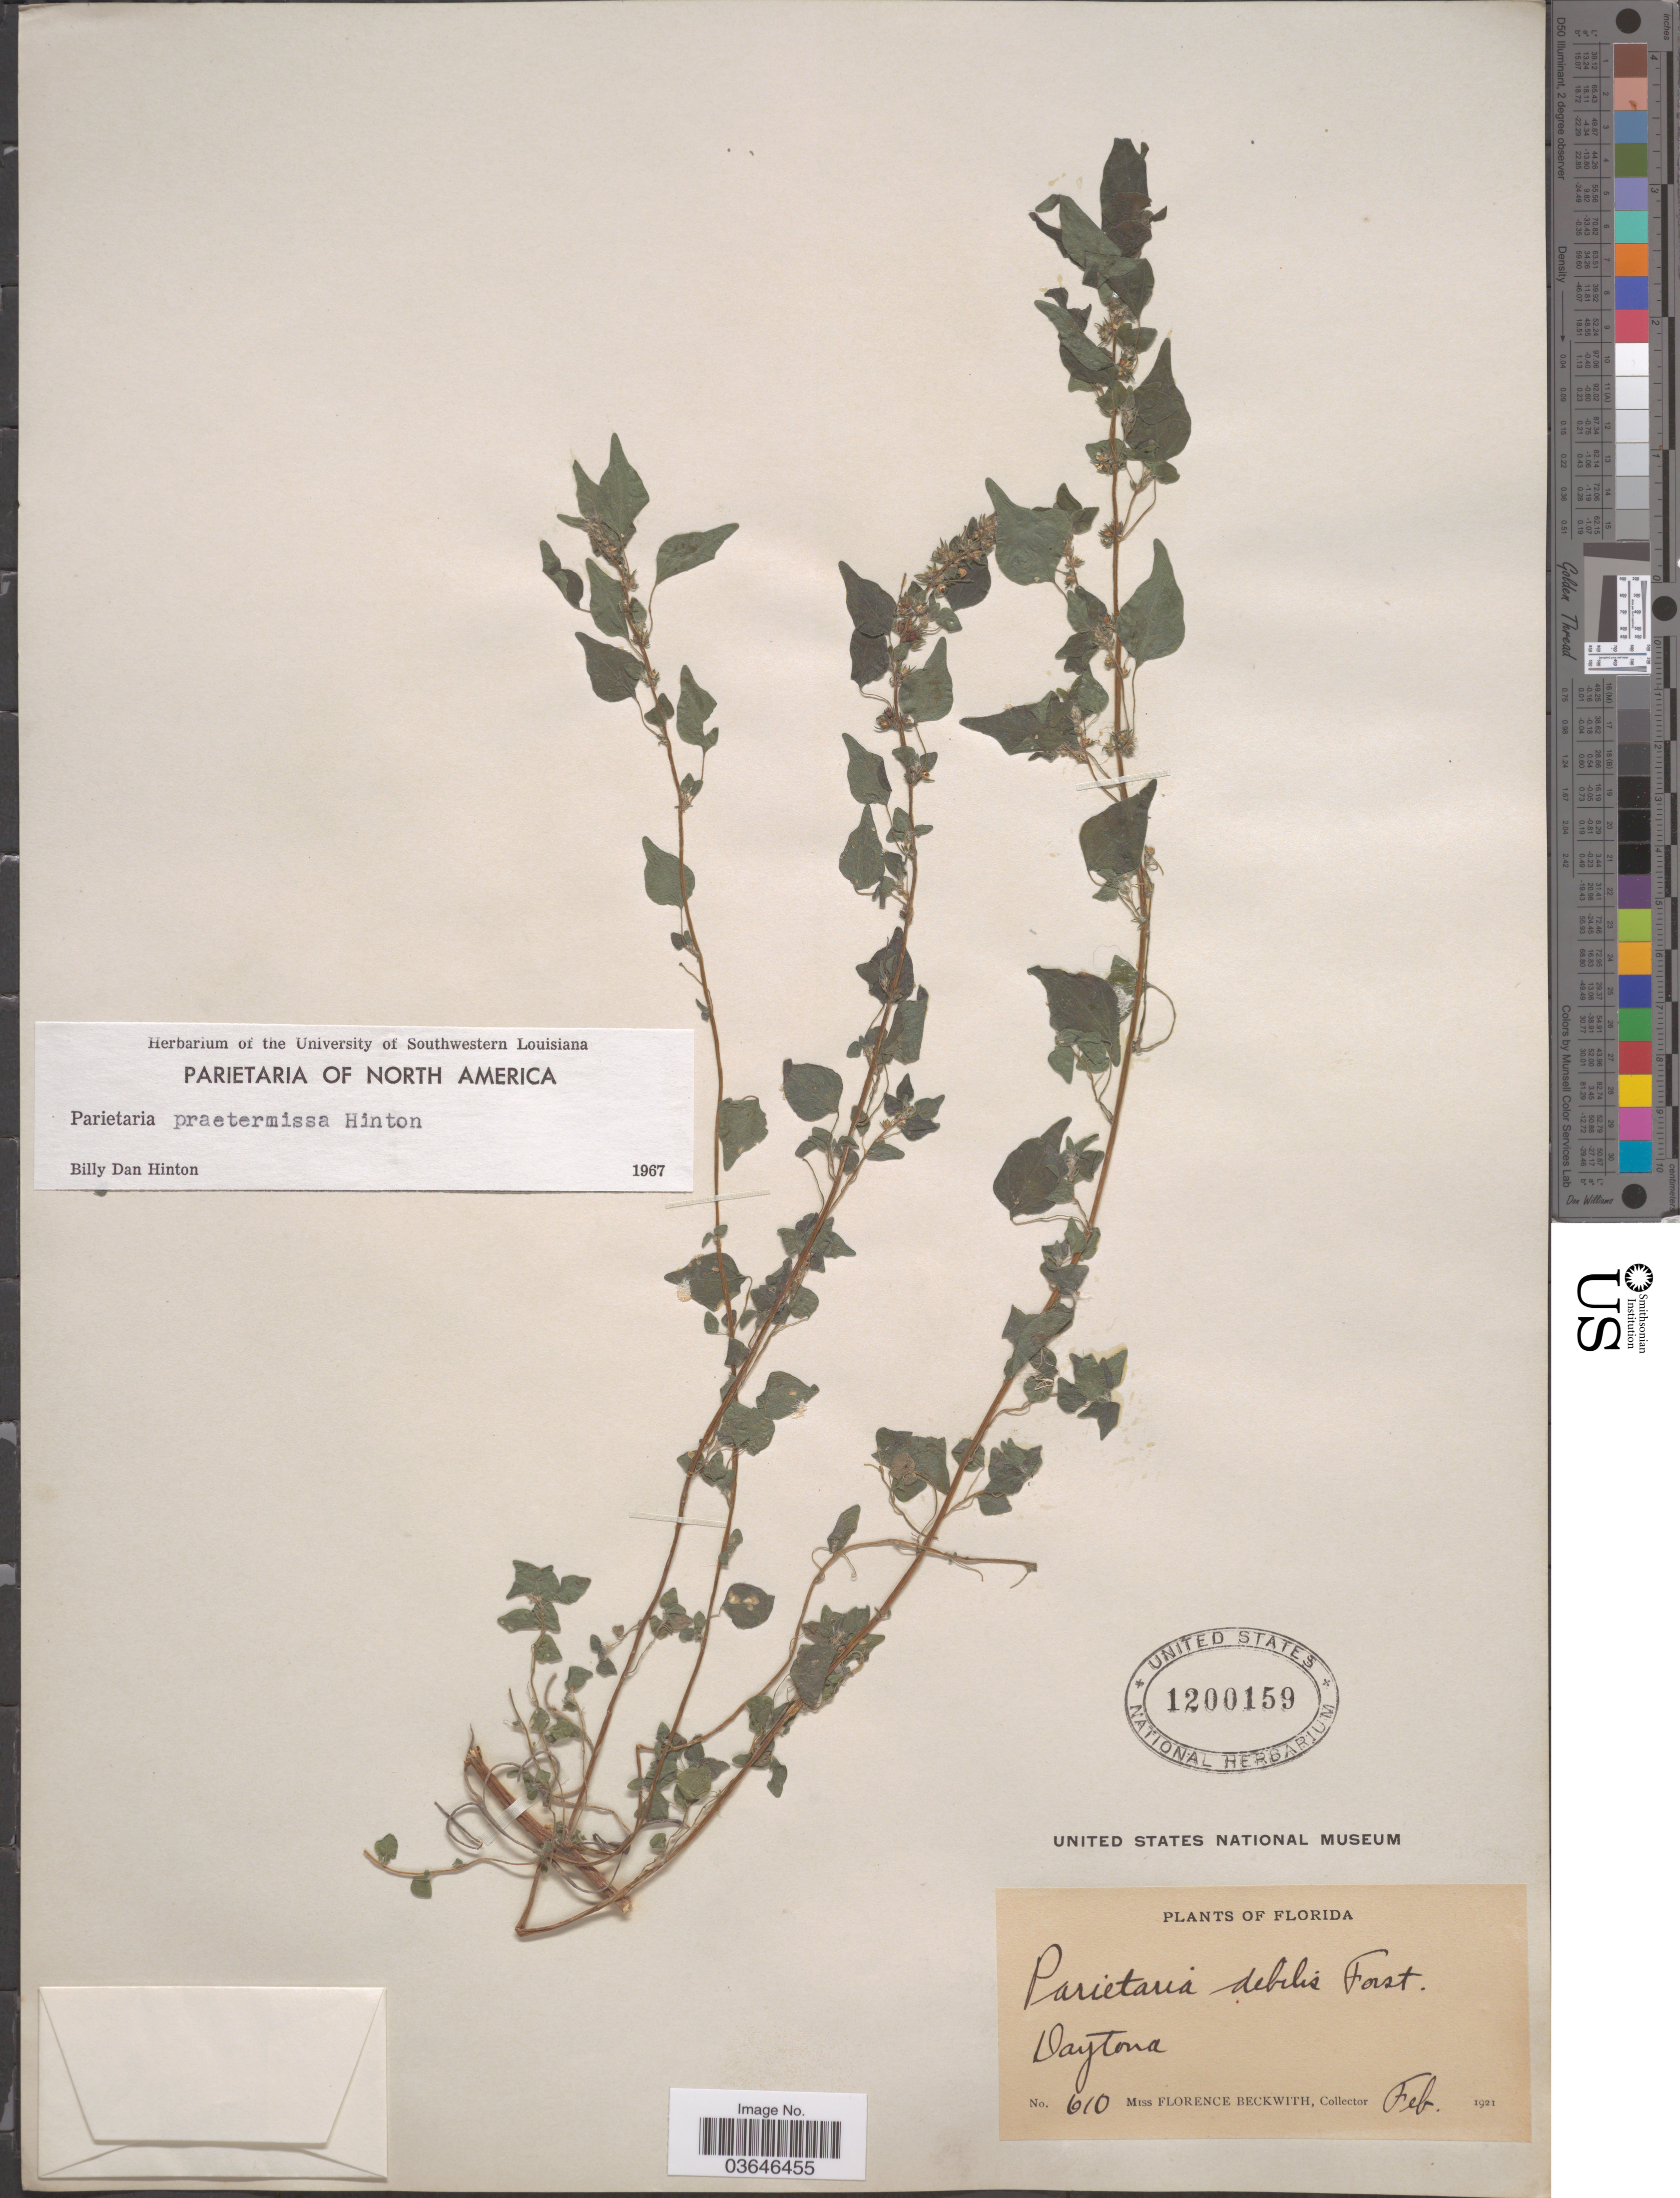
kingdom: Plantae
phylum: Tracheophyta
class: Magnoliopsida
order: Rosales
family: Urticaceae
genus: Parietaria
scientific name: Parietaria praetermissa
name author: Hinton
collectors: F. Beckwith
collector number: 610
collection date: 1921-02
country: United States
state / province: Florida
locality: Daytona.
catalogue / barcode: US 1200159